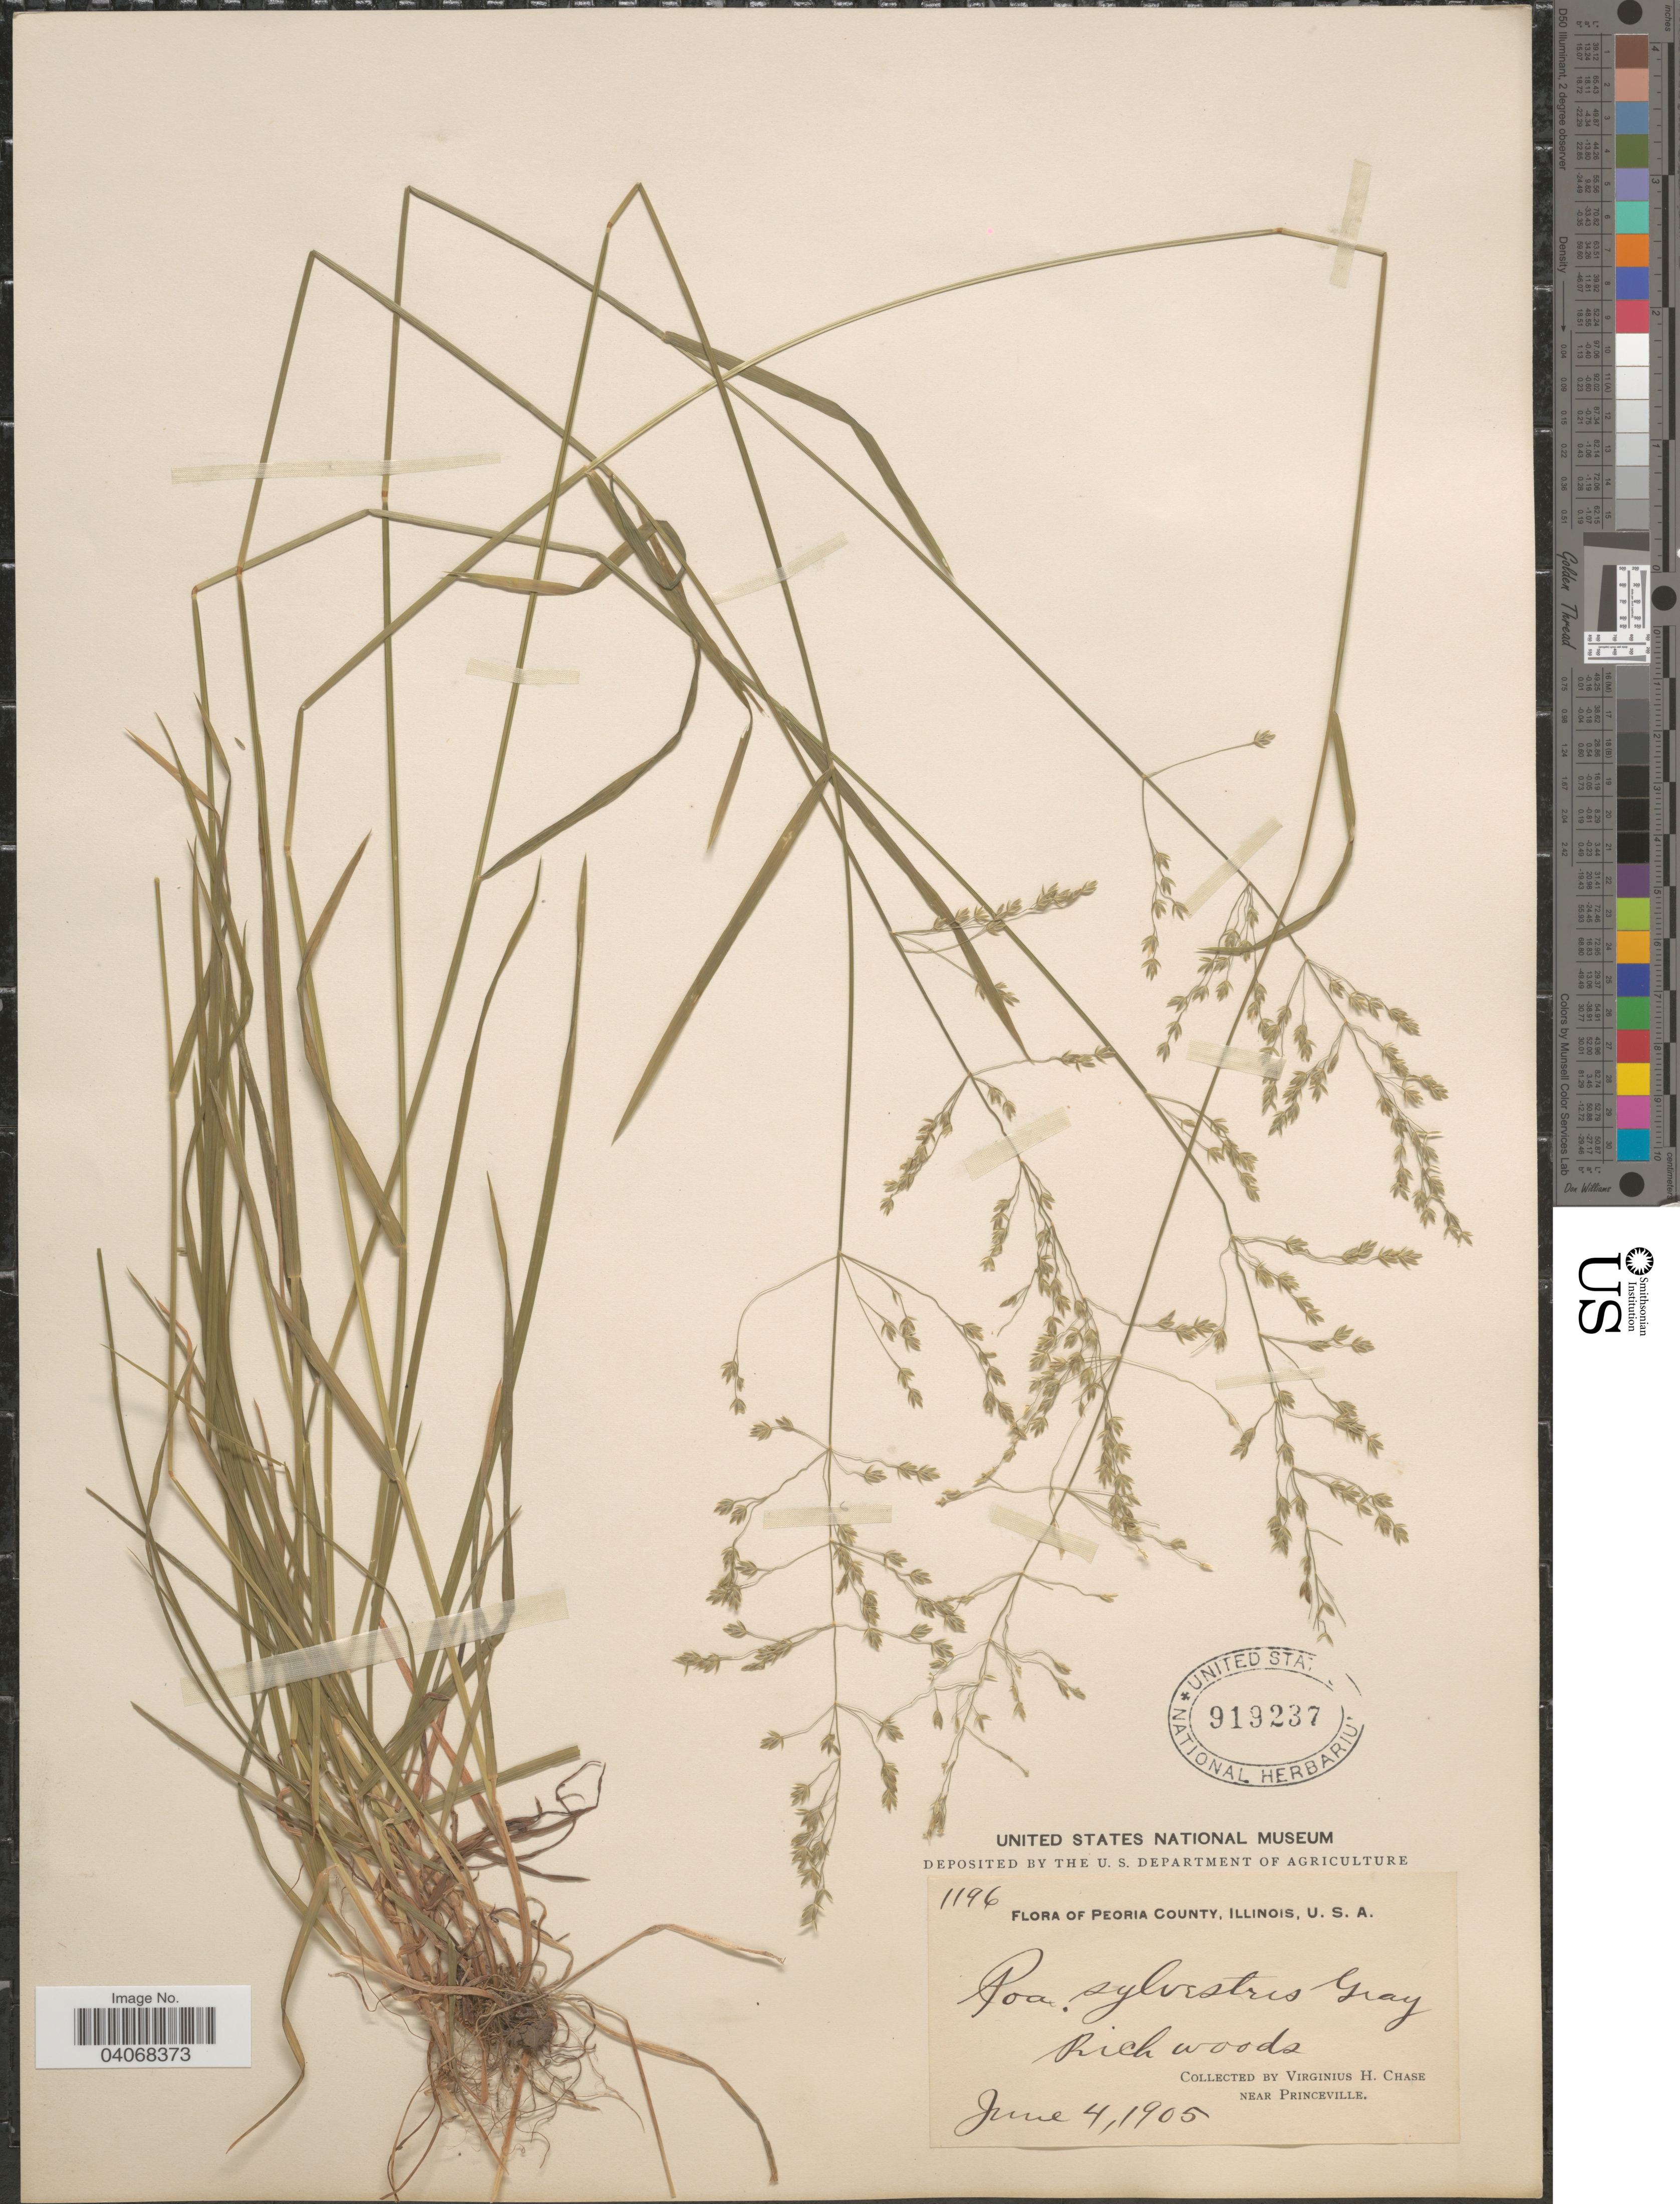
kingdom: Plantae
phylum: Tracheophyta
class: Liliopsida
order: Poales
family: Poaceae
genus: Poa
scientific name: Poa sylvestris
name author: A. Gray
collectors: V. H. Chase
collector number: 1196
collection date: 1905-06-04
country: United States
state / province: Illinois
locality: Peoria County. Rich woods. Near Princeville.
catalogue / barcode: US 919237